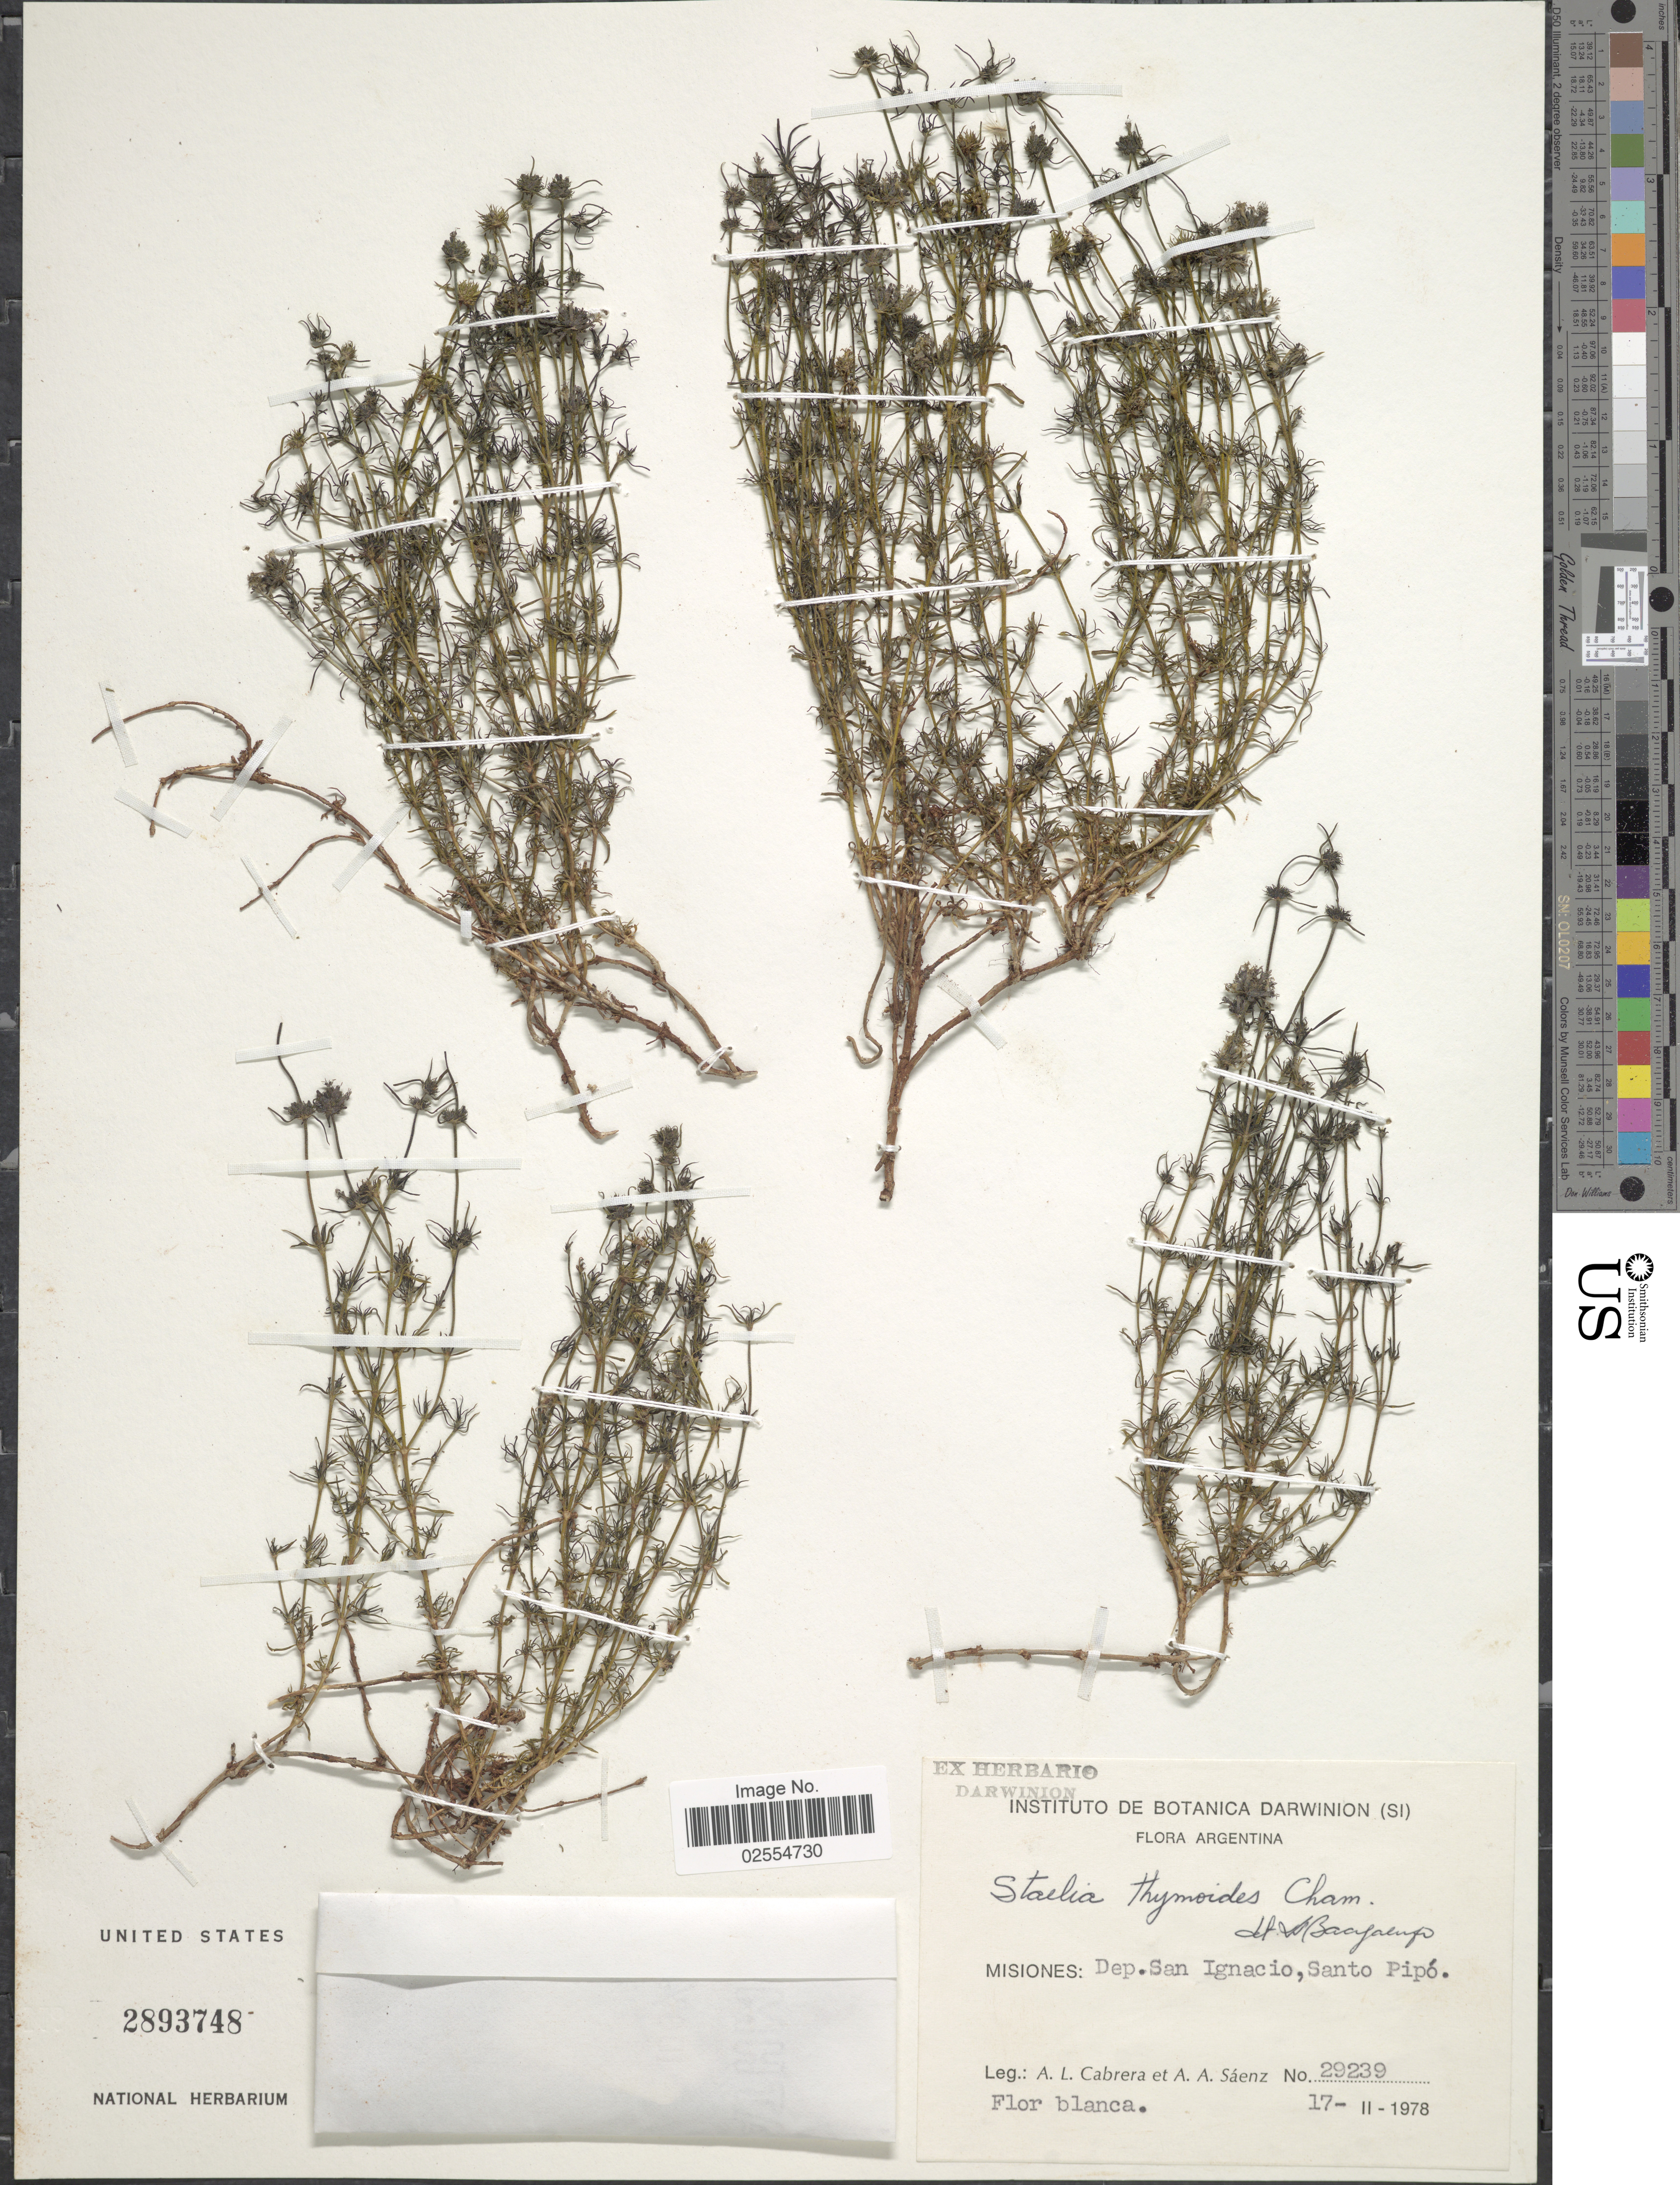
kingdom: Plantae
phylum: Tracheophyta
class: Magnoliopsida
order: Gentianales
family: Rubiaceae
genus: Staelia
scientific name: Staelia thymoides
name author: Cham. & Schltdl.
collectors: A. L. Cabrera & A. A. Saenz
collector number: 29239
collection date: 1978-02-17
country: Argentina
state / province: Misiones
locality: Dep. San Ignacio, Santo Pipo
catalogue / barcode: US 2893748